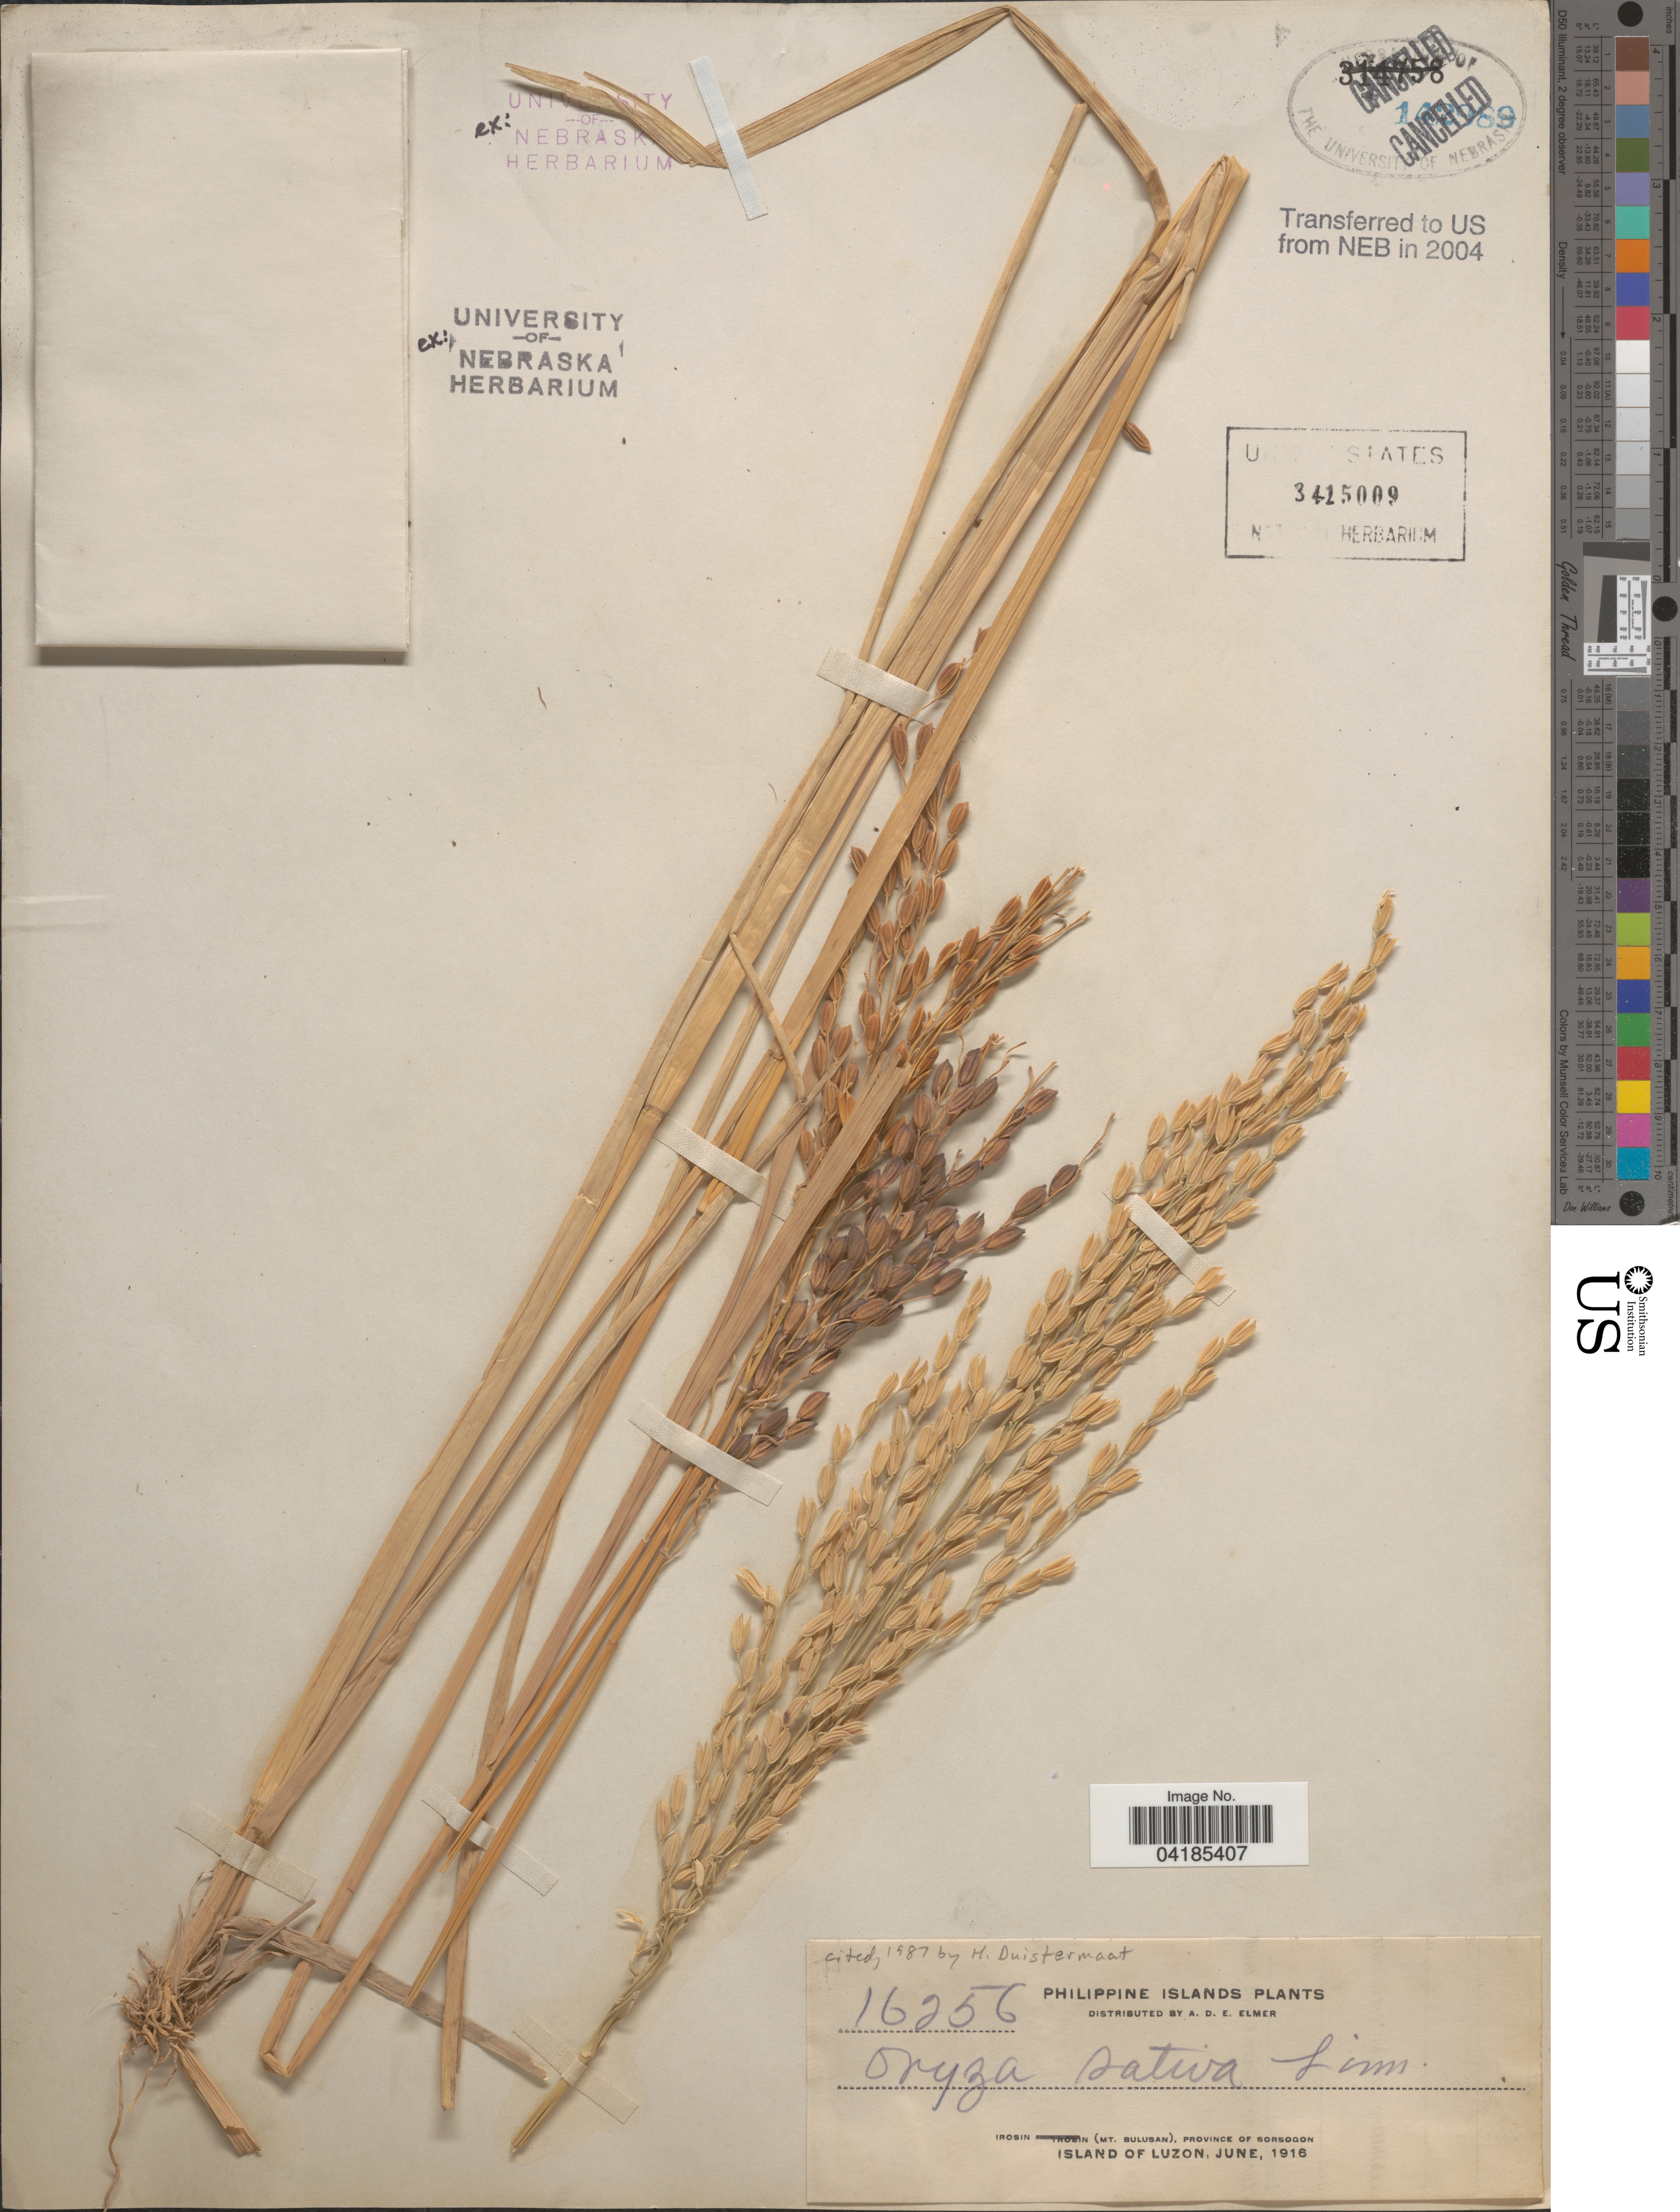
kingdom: Plantae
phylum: Tracheophyta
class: Liliopsida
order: Poales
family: Poaceae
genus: Oryza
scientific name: Oryza sativa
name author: L.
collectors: A. D. E. Elmer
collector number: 16256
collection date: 1916-06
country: Philippines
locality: Philippine Islands. Irosin (Mt. Bulusan), Province of Sorsogon. Island of Luzon.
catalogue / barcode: US 3415009